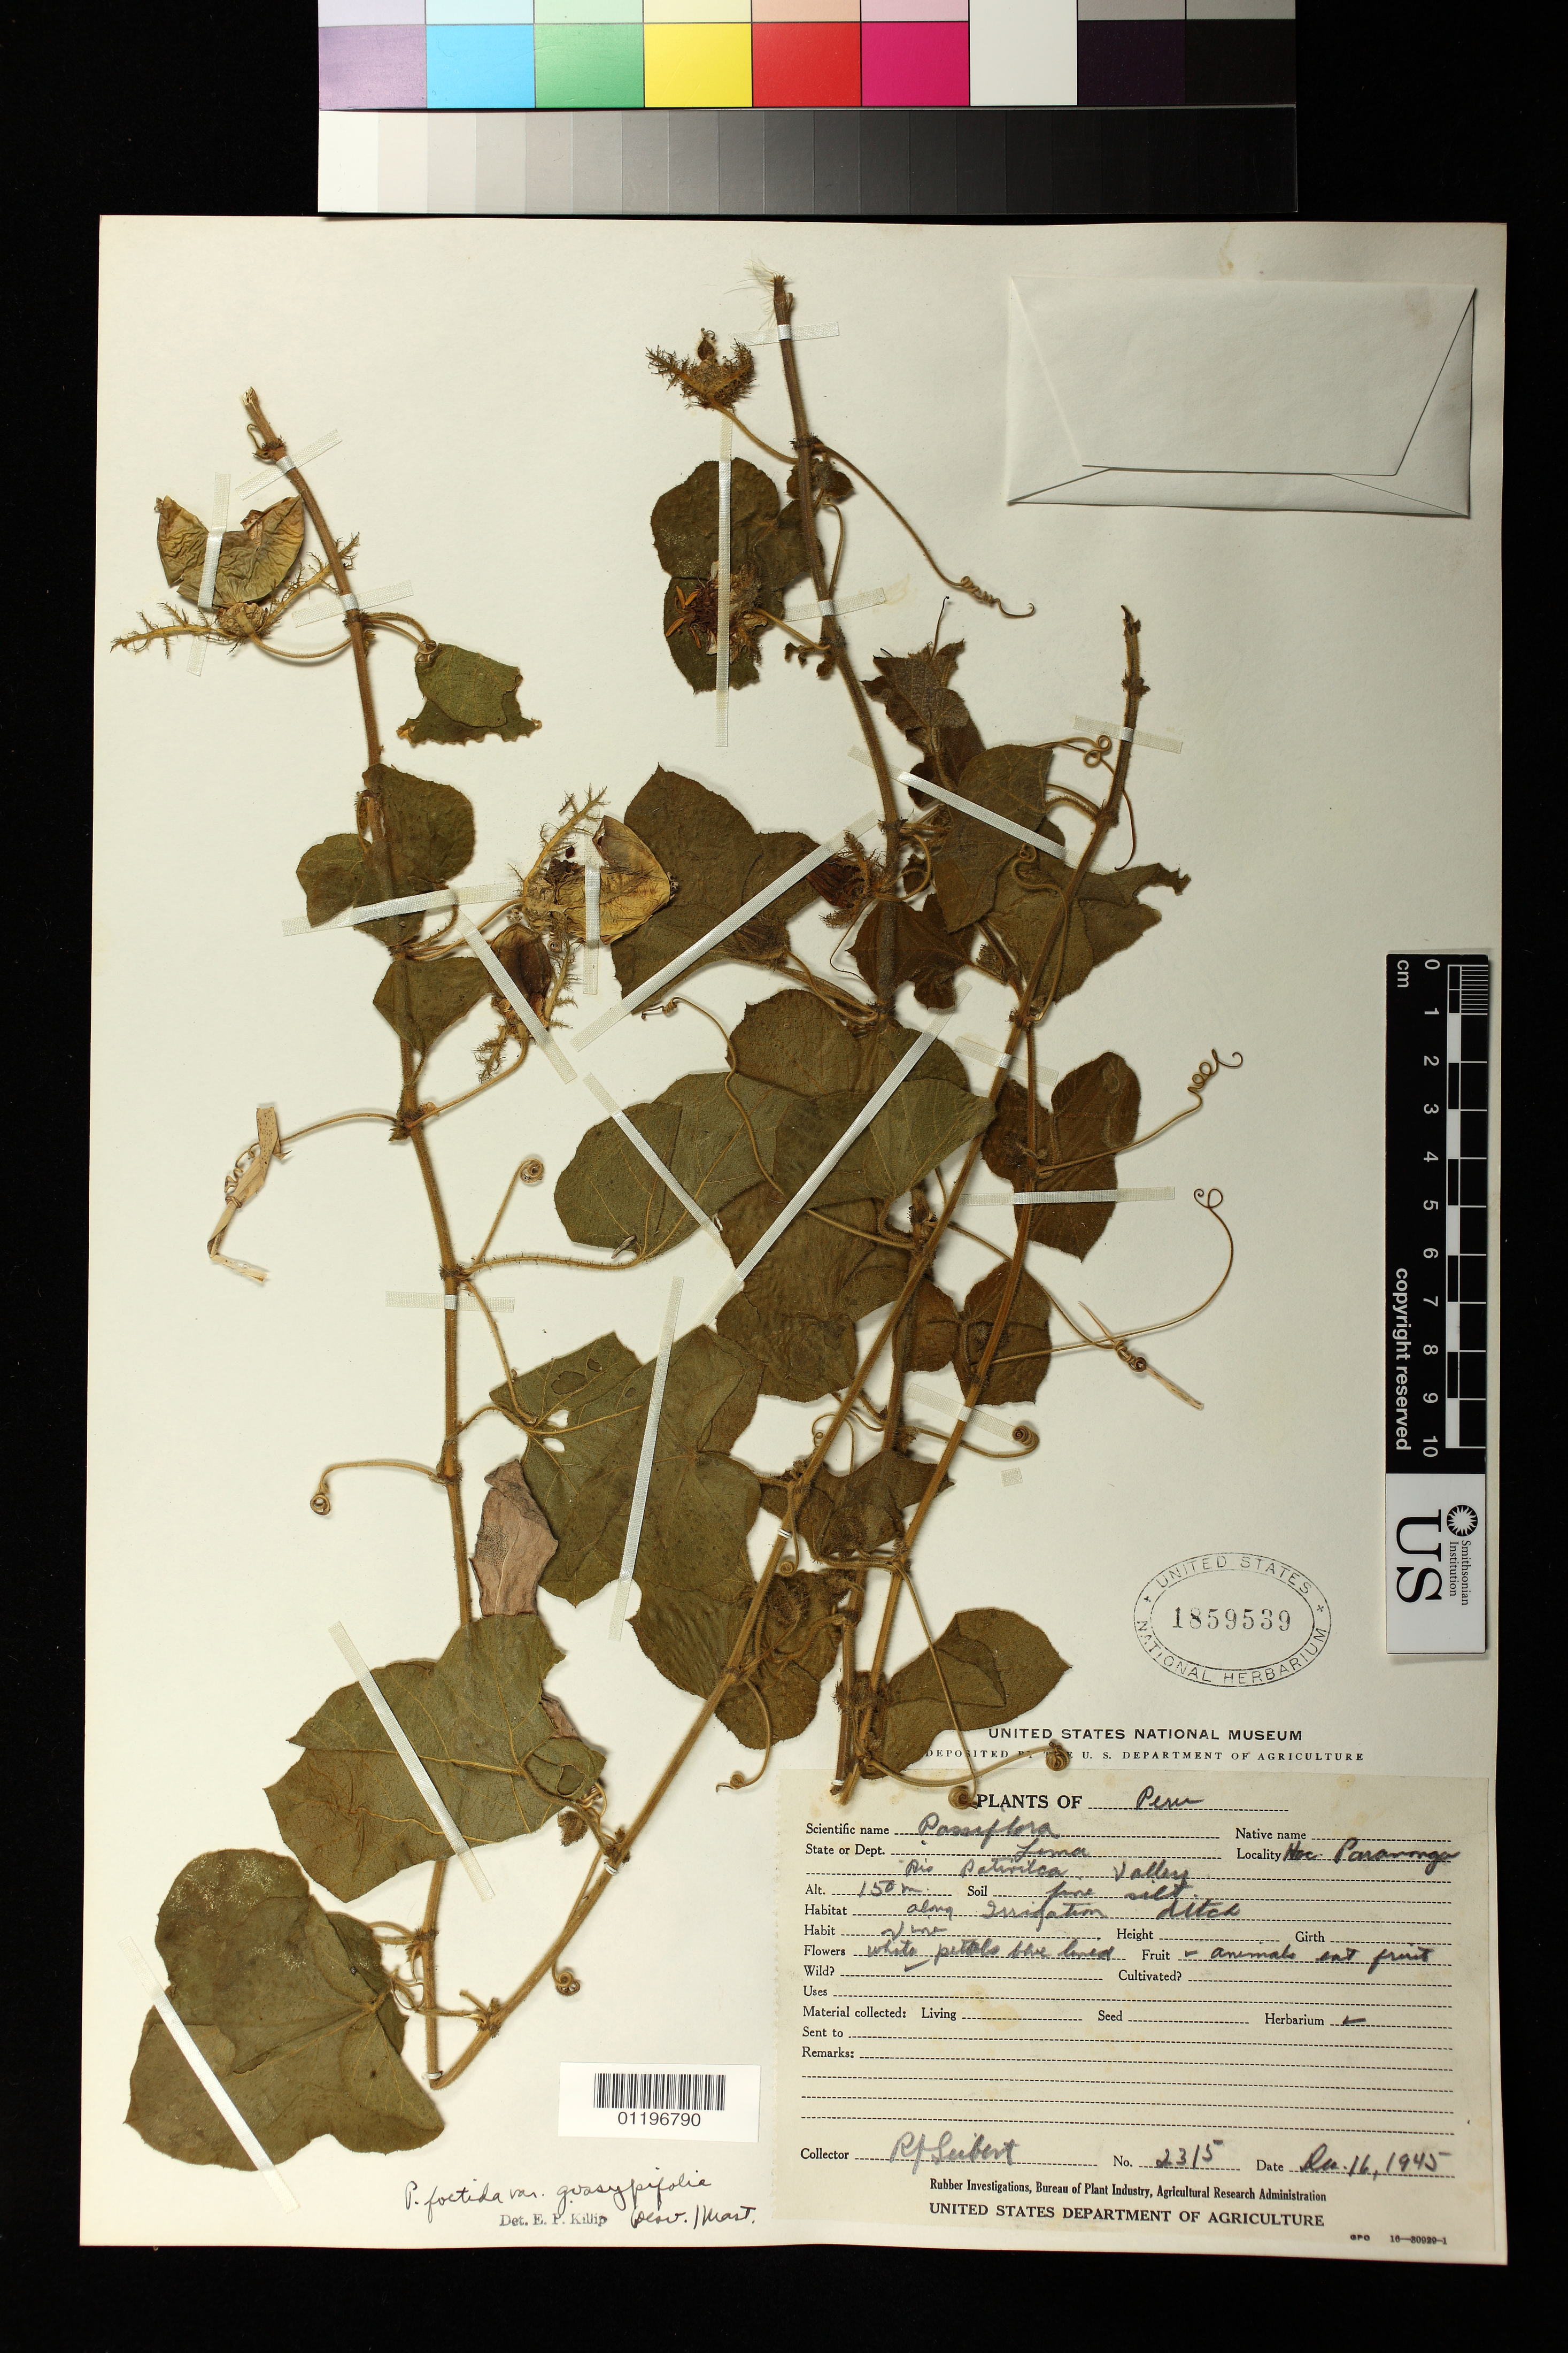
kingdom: Plantae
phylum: Tracheophyta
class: Magnoliopsida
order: Malpighiales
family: Passifloraceae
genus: Passiflora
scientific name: Passiflora foetida var. gossypiifolia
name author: (Desv.) Mast.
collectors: R. J. Seibert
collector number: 2315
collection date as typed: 16 Dec 1945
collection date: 1945-12-16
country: Peru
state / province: Lima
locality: Dept. Lima: Rio Pativilca Valley, along irrigation ditch. Hac. Paramonga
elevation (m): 150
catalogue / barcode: US 1859539